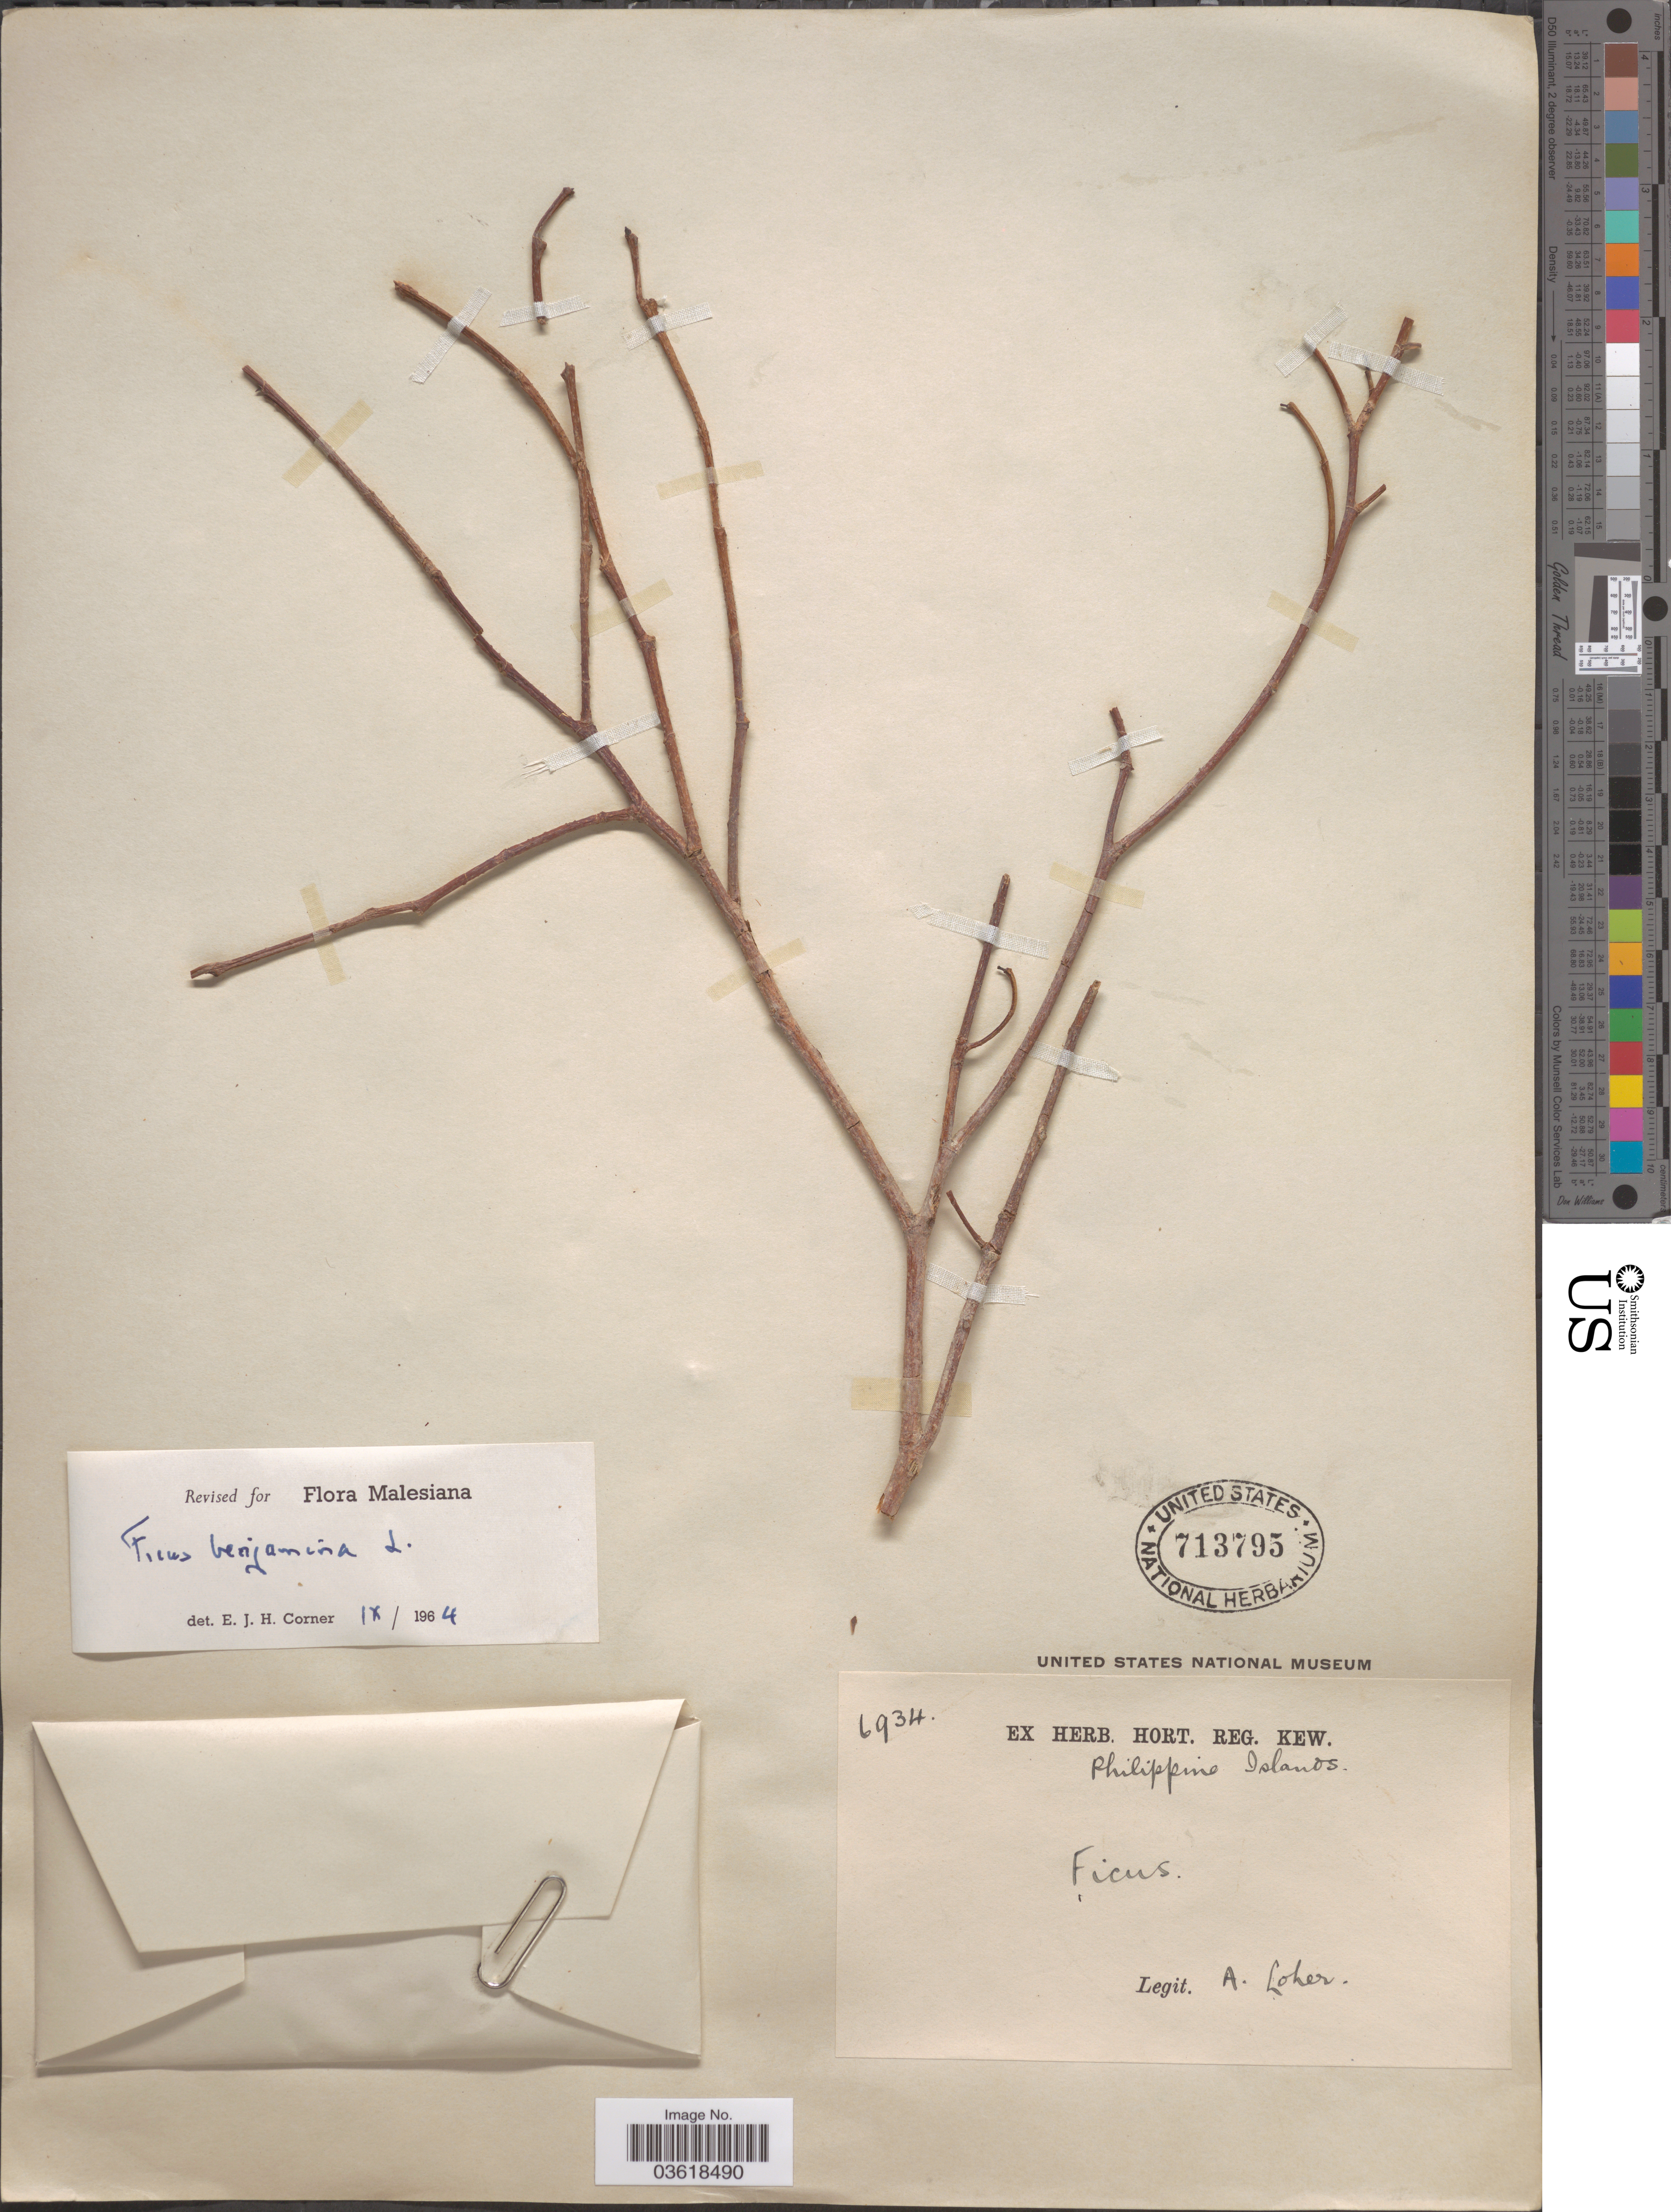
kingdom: Plantae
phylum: Tracheophyta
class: Magnoliopsida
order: Rosales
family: Moraceae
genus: Ficus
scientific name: Ficus benjamina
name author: L.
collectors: A. Loher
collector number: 6934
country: Philippines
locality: Philippine Islands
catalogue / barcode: US 713795